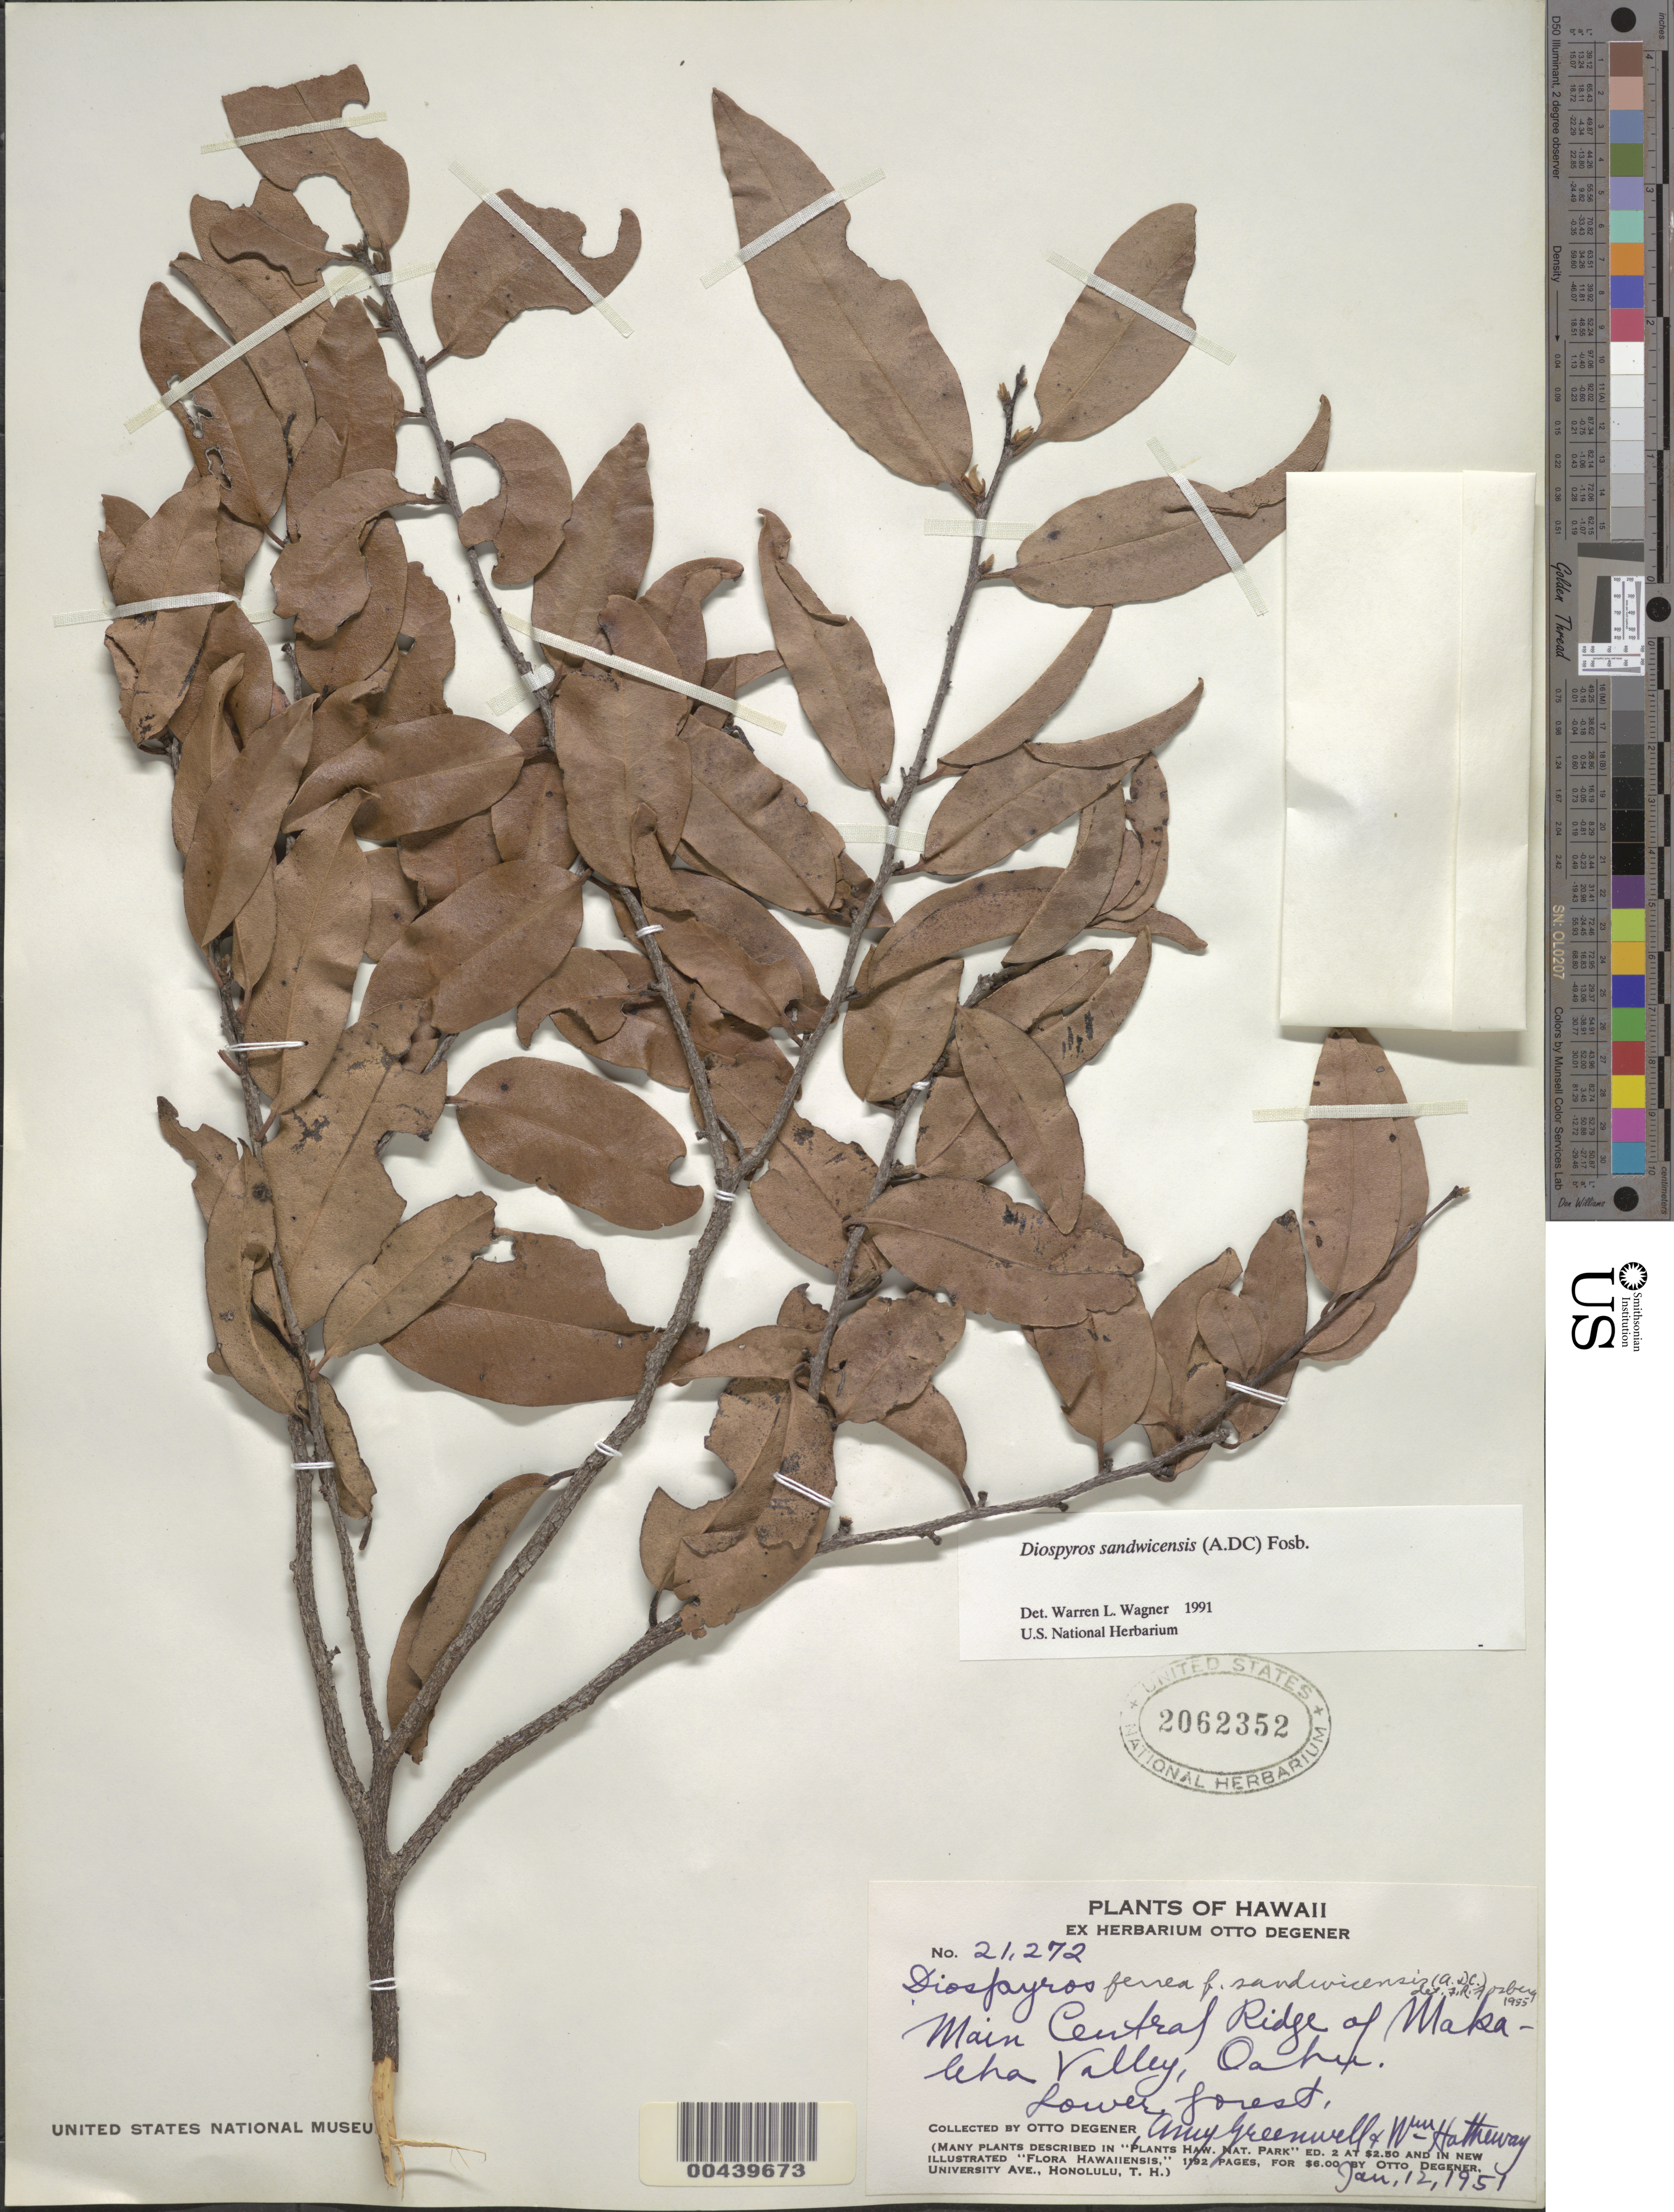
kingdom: Plantae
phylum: Tracheophyta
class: Magnoliopsida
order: Ericales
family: Ebenaceae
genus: Diospyros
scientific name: Diospyros sandwicensis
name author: (A. DC.) Fosberg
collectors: O. Degener, A. B. Greenwell & W. Hatheway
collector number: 21272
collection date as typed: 12 Jan 1951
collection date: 1951-01-12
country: United States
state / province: Hawaii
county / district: Honolulu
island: Oahu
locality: Main Central Ridge of Makaleha Valley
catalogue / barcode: US 2062352